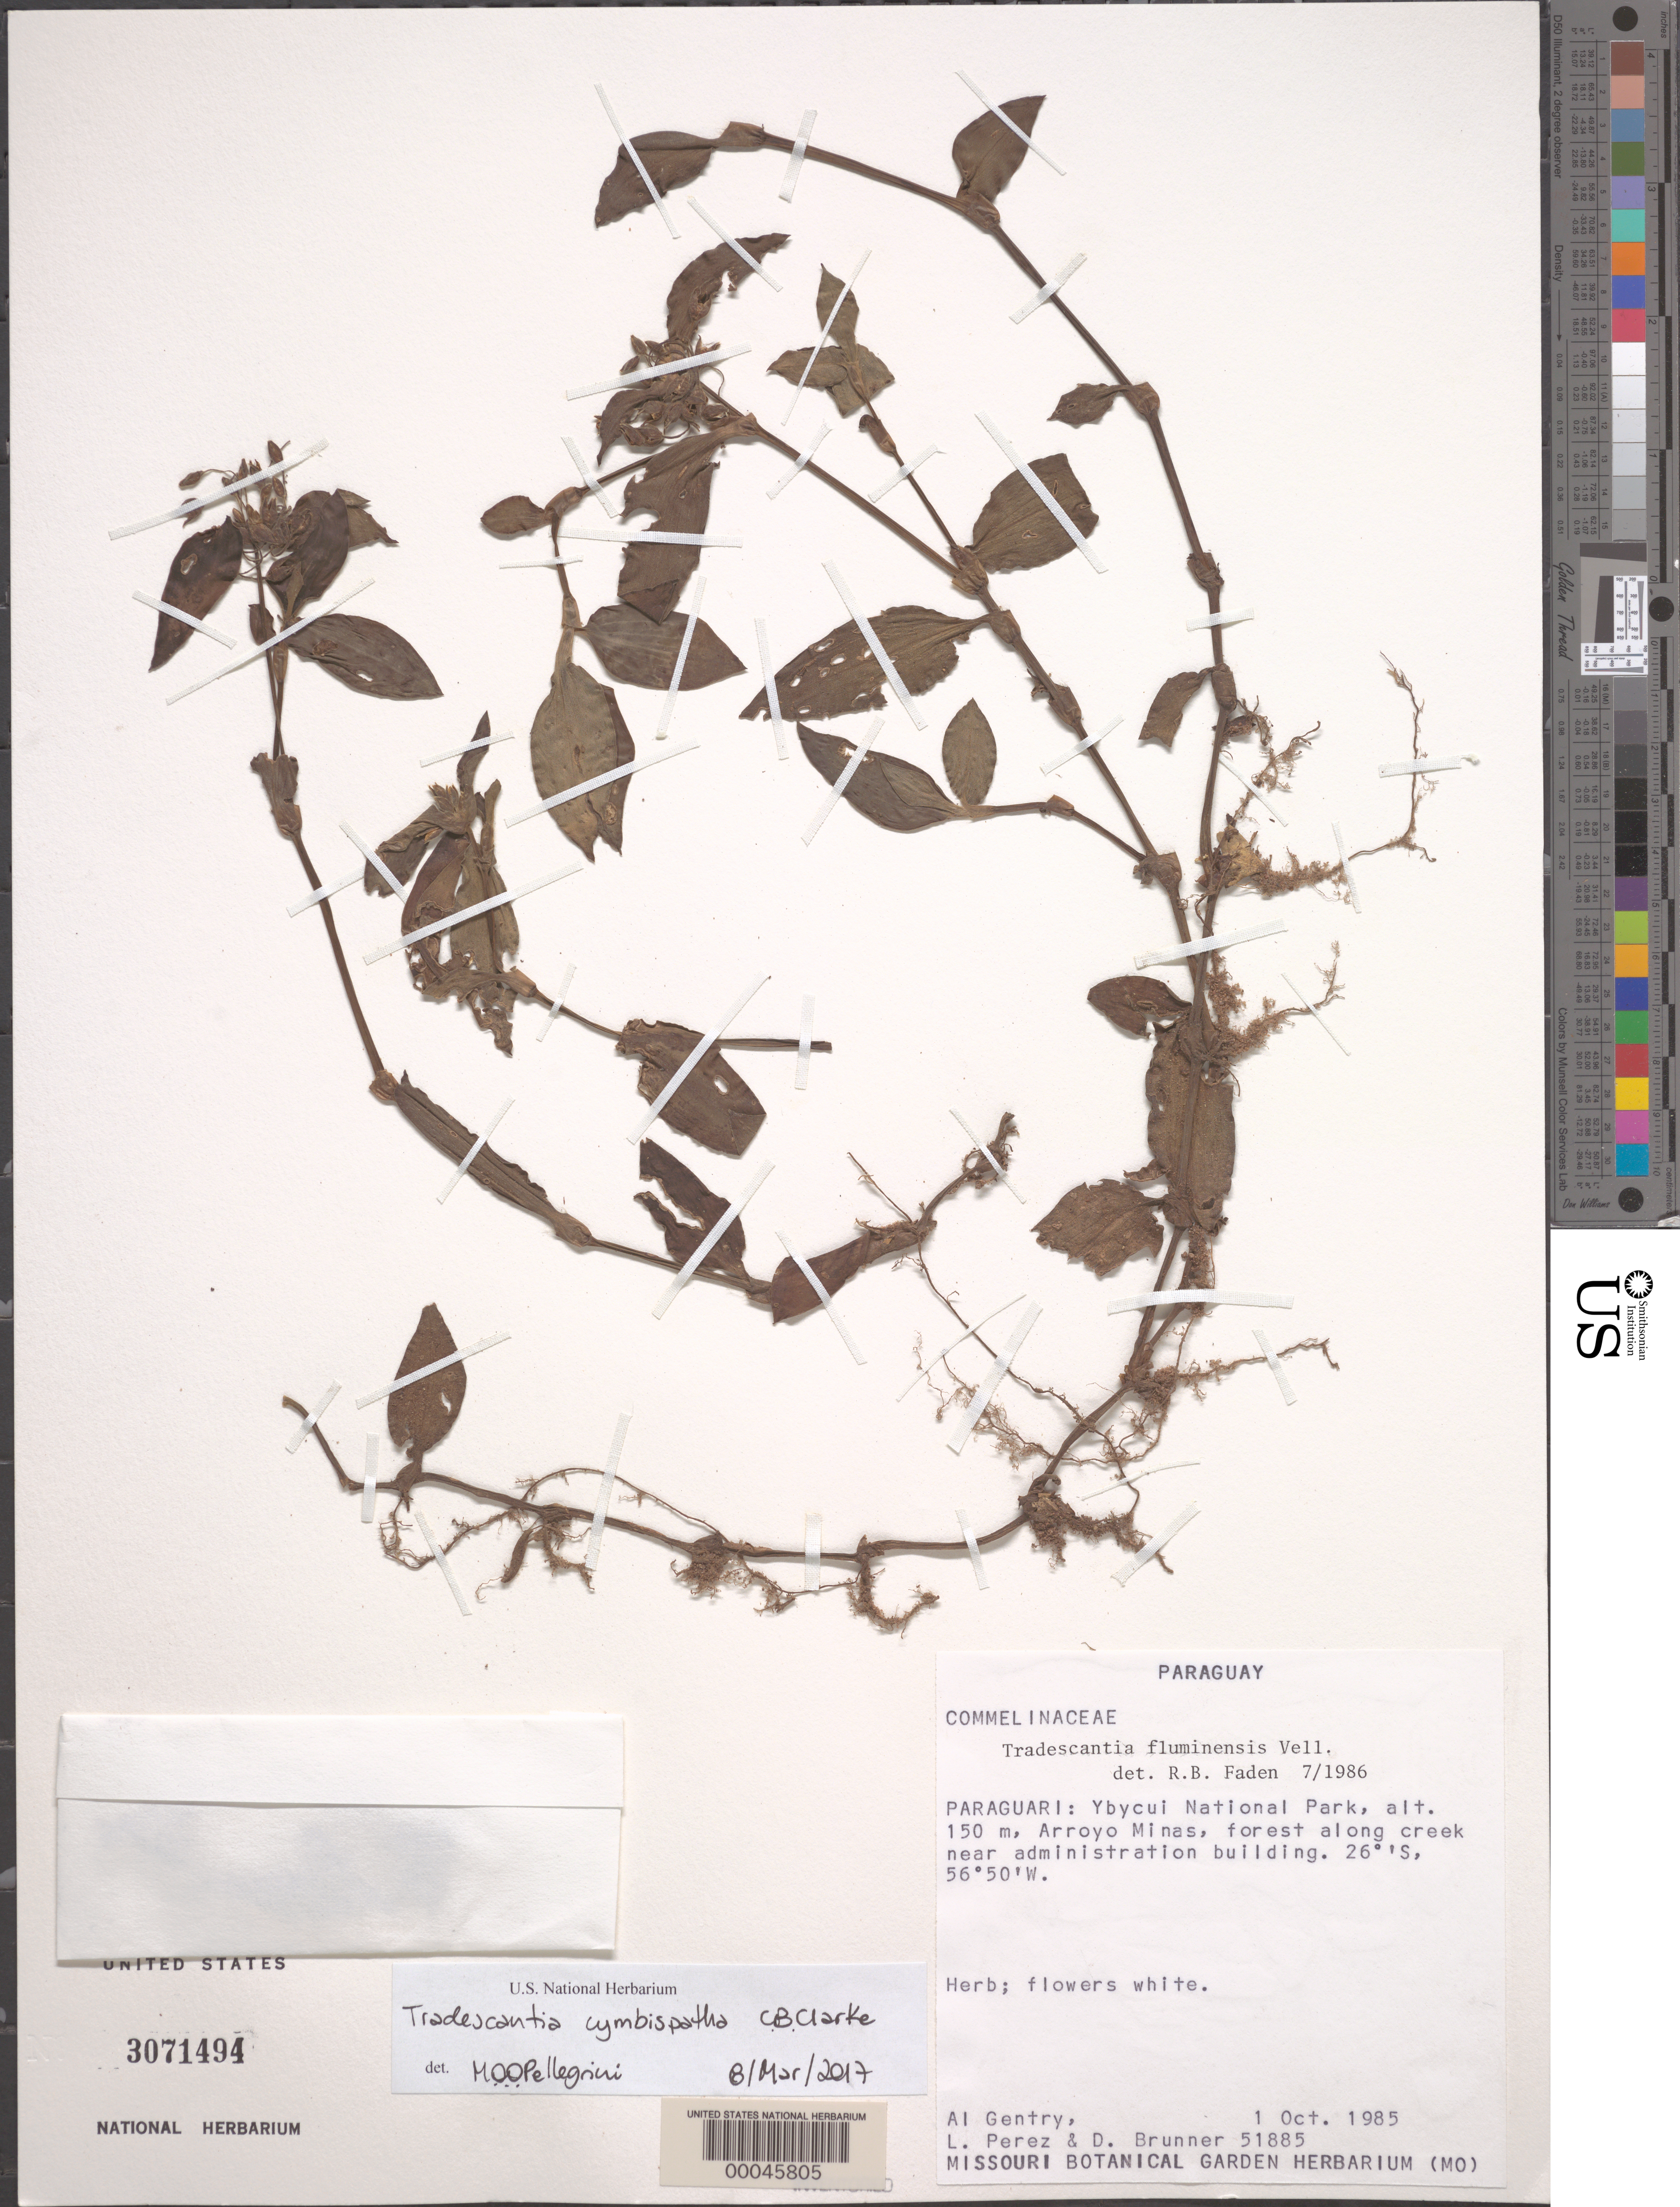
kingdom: Plantae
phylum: Tracheophyta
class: Liliopsida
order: Commelinales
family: Commelinaceae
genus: Tradescantia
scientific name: Tradescantia cymbispatha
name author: C.B. Clarke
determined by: Pellegrini, M. O. de Oliveira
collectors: A. H. Gentry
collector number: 51885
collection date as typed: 01 Oct 1985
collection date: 1985-10-01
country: Paraguay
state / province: Paraguarí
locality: Ybycui national park, arroyo minas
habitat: Forest along creek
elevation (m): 150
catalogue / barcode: US 3071494